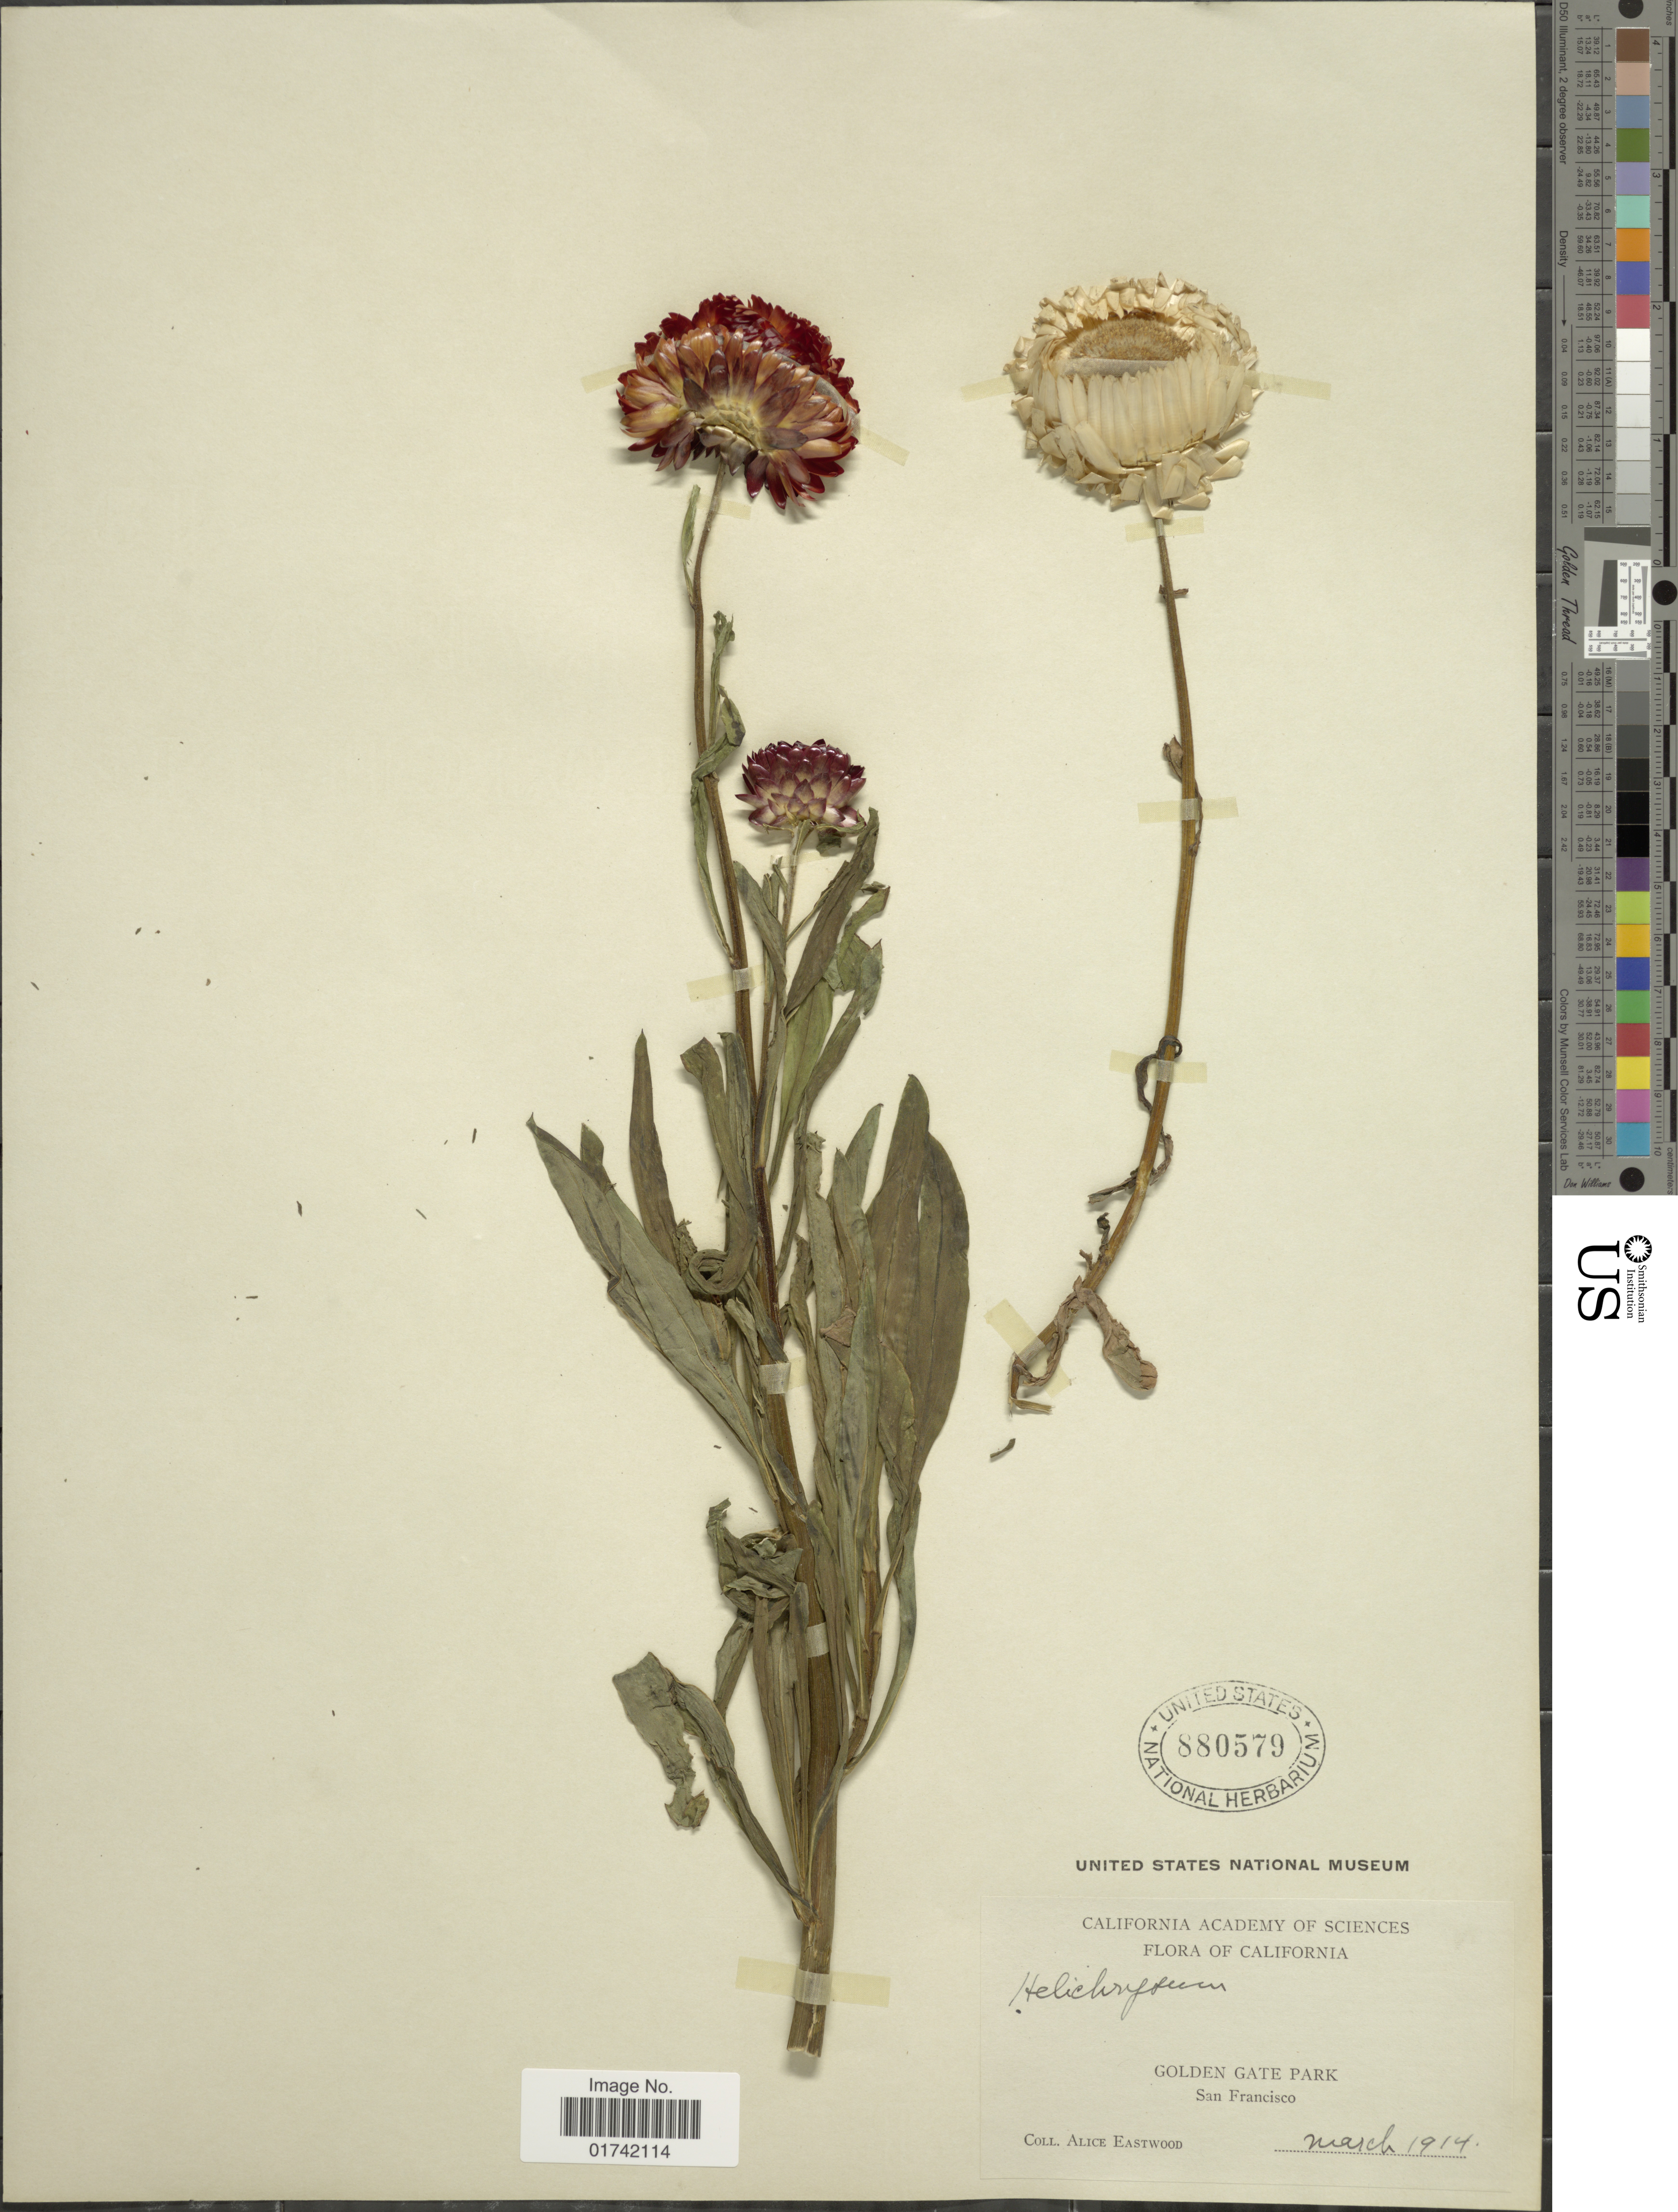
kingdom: Plantae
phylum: Tracheophyta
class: Magnoliopsida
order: Asterales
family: Asteraceae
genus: Helichrysum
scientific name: Helichrysum sp.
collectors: A. Eastwood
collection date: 1914-03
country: United States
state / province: California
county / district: San Francisco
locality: Golden Gate Park, San Francisco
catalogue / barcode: US 880579